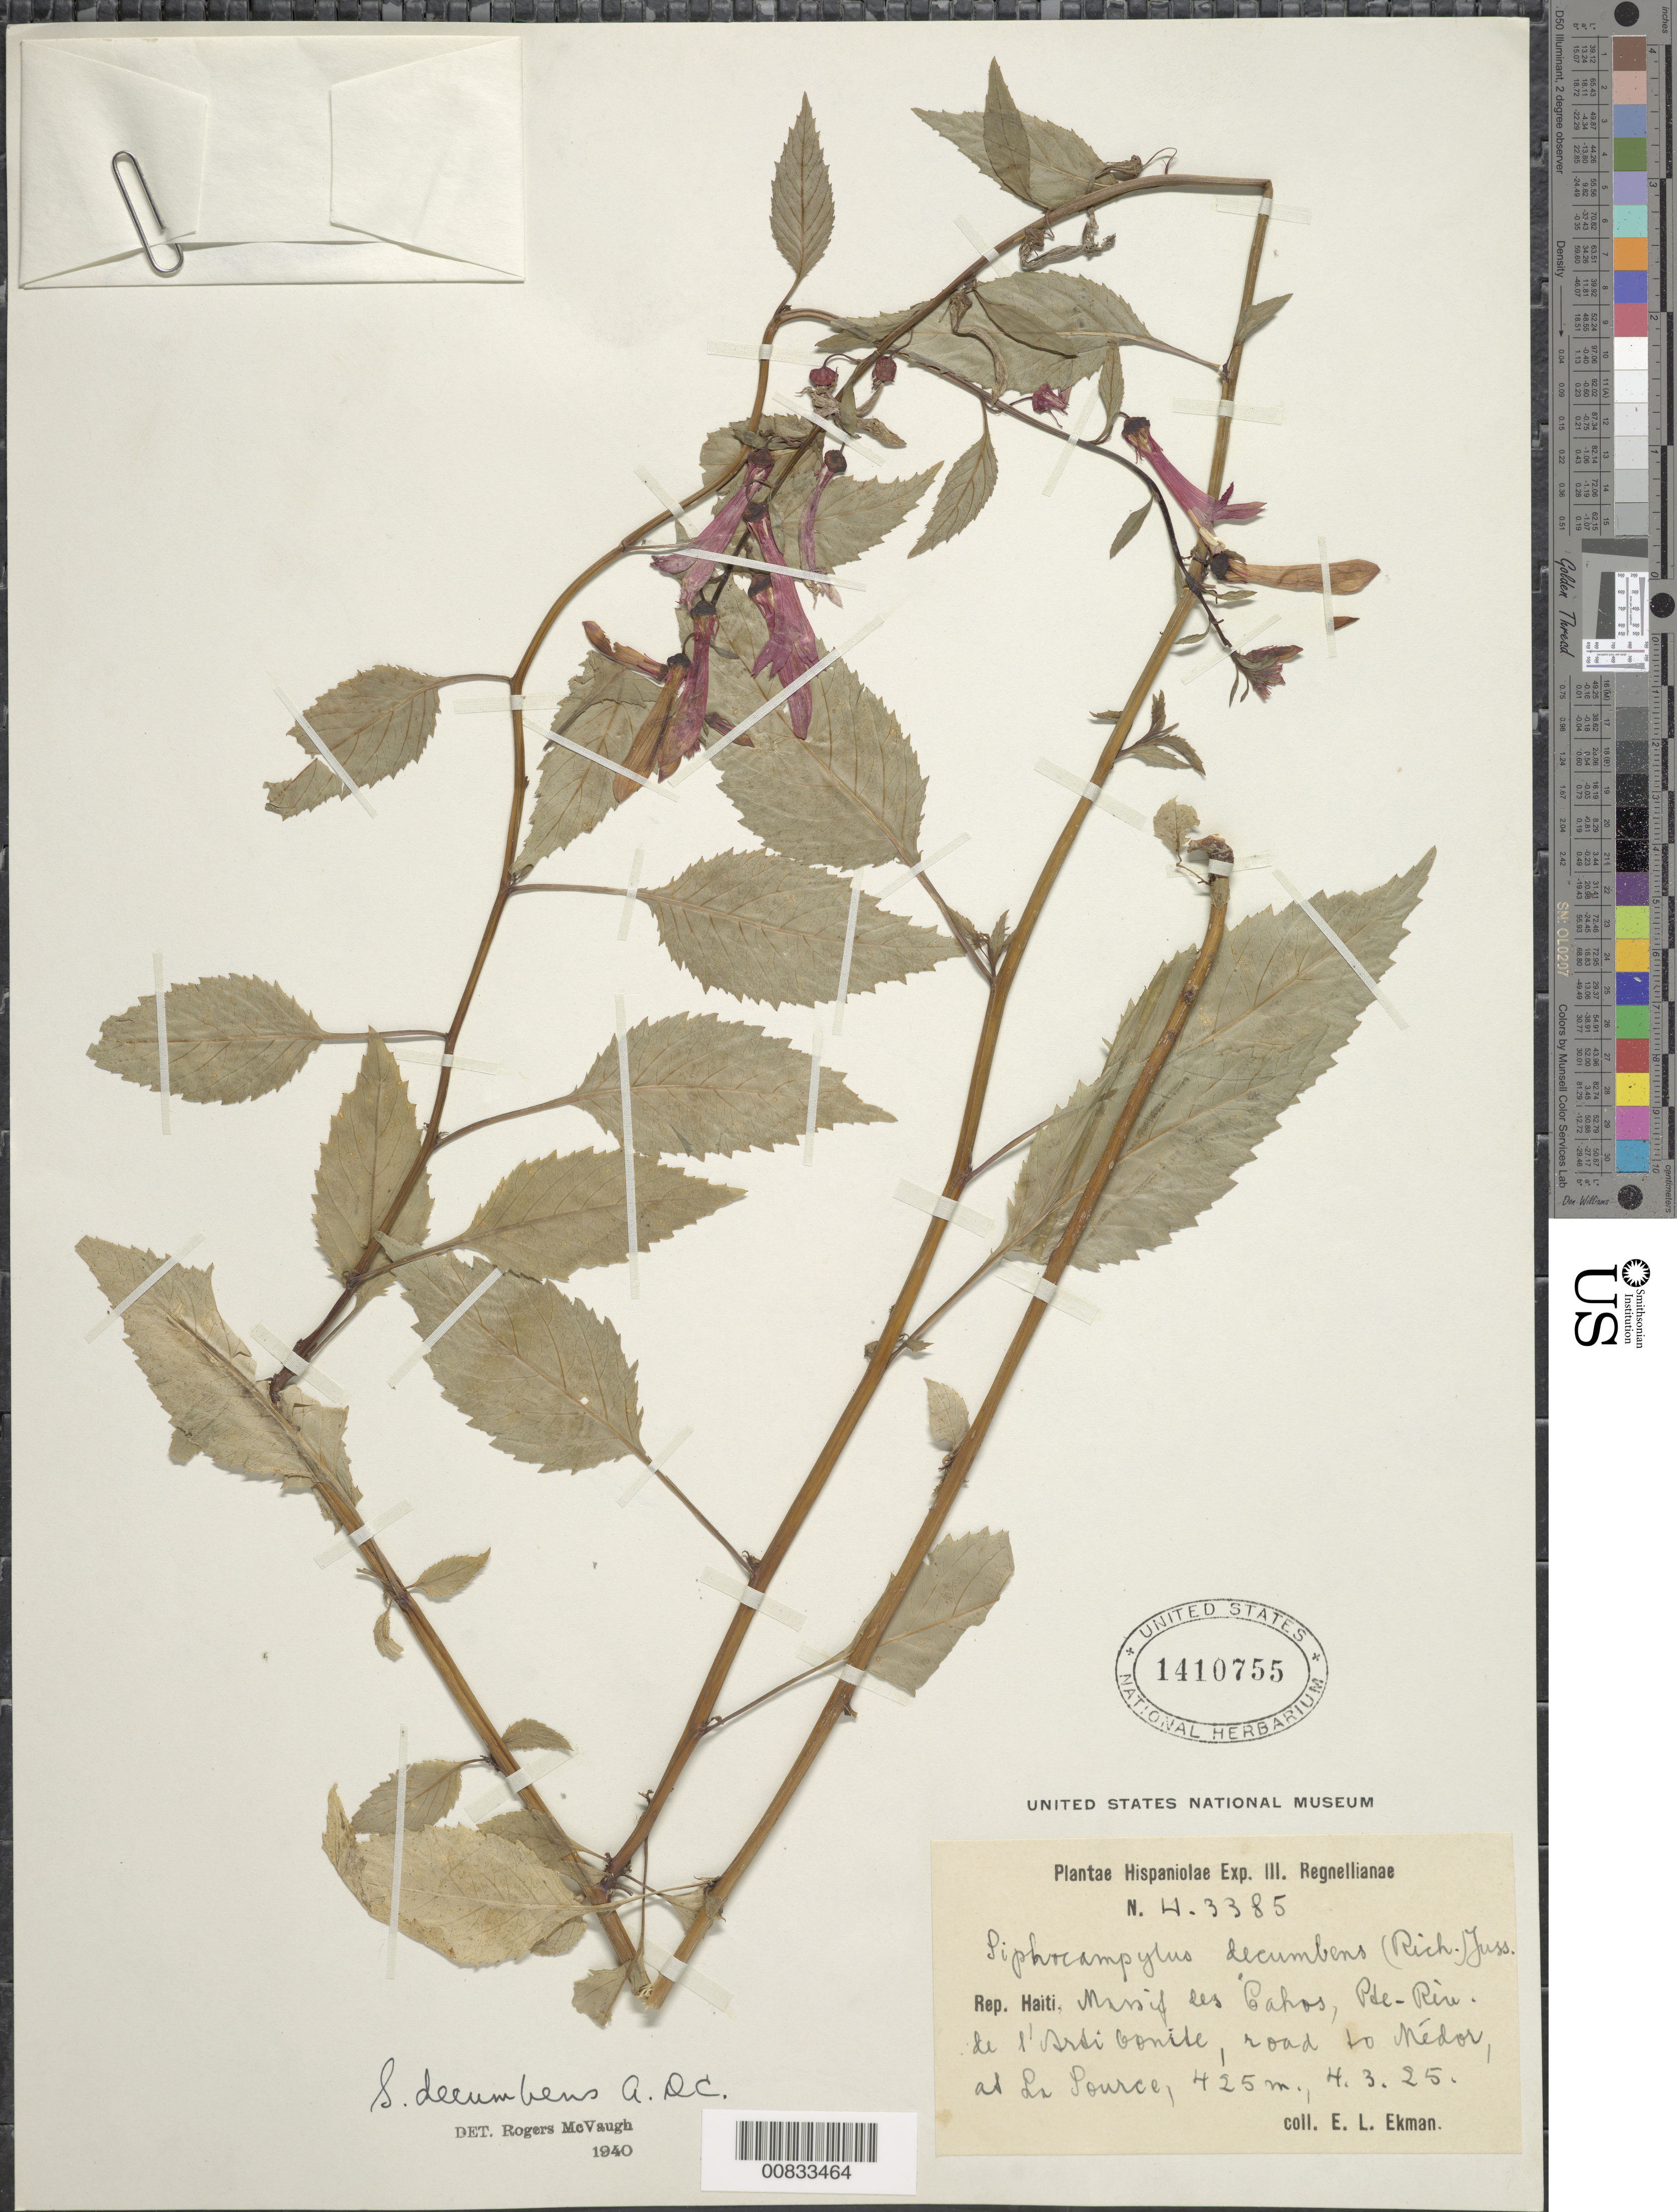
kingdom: Plantae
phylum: Tracheophyta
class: Magnoliopsida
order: Asterales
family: Campanulaceae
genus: Siphocampylus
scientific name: Siphocampylus decumbens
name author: (Rich.) Juss.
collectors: E. L. Ekman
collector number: H 3385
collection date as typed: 04 Mar 1925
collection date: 1925-03-04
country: Haiti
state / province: Artibonite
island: Hispaniola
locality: Massif des Cahos, Pte-Riv. De l'Artibonite, road to Médor, at La Source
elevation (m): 425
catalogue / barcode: US 1410755